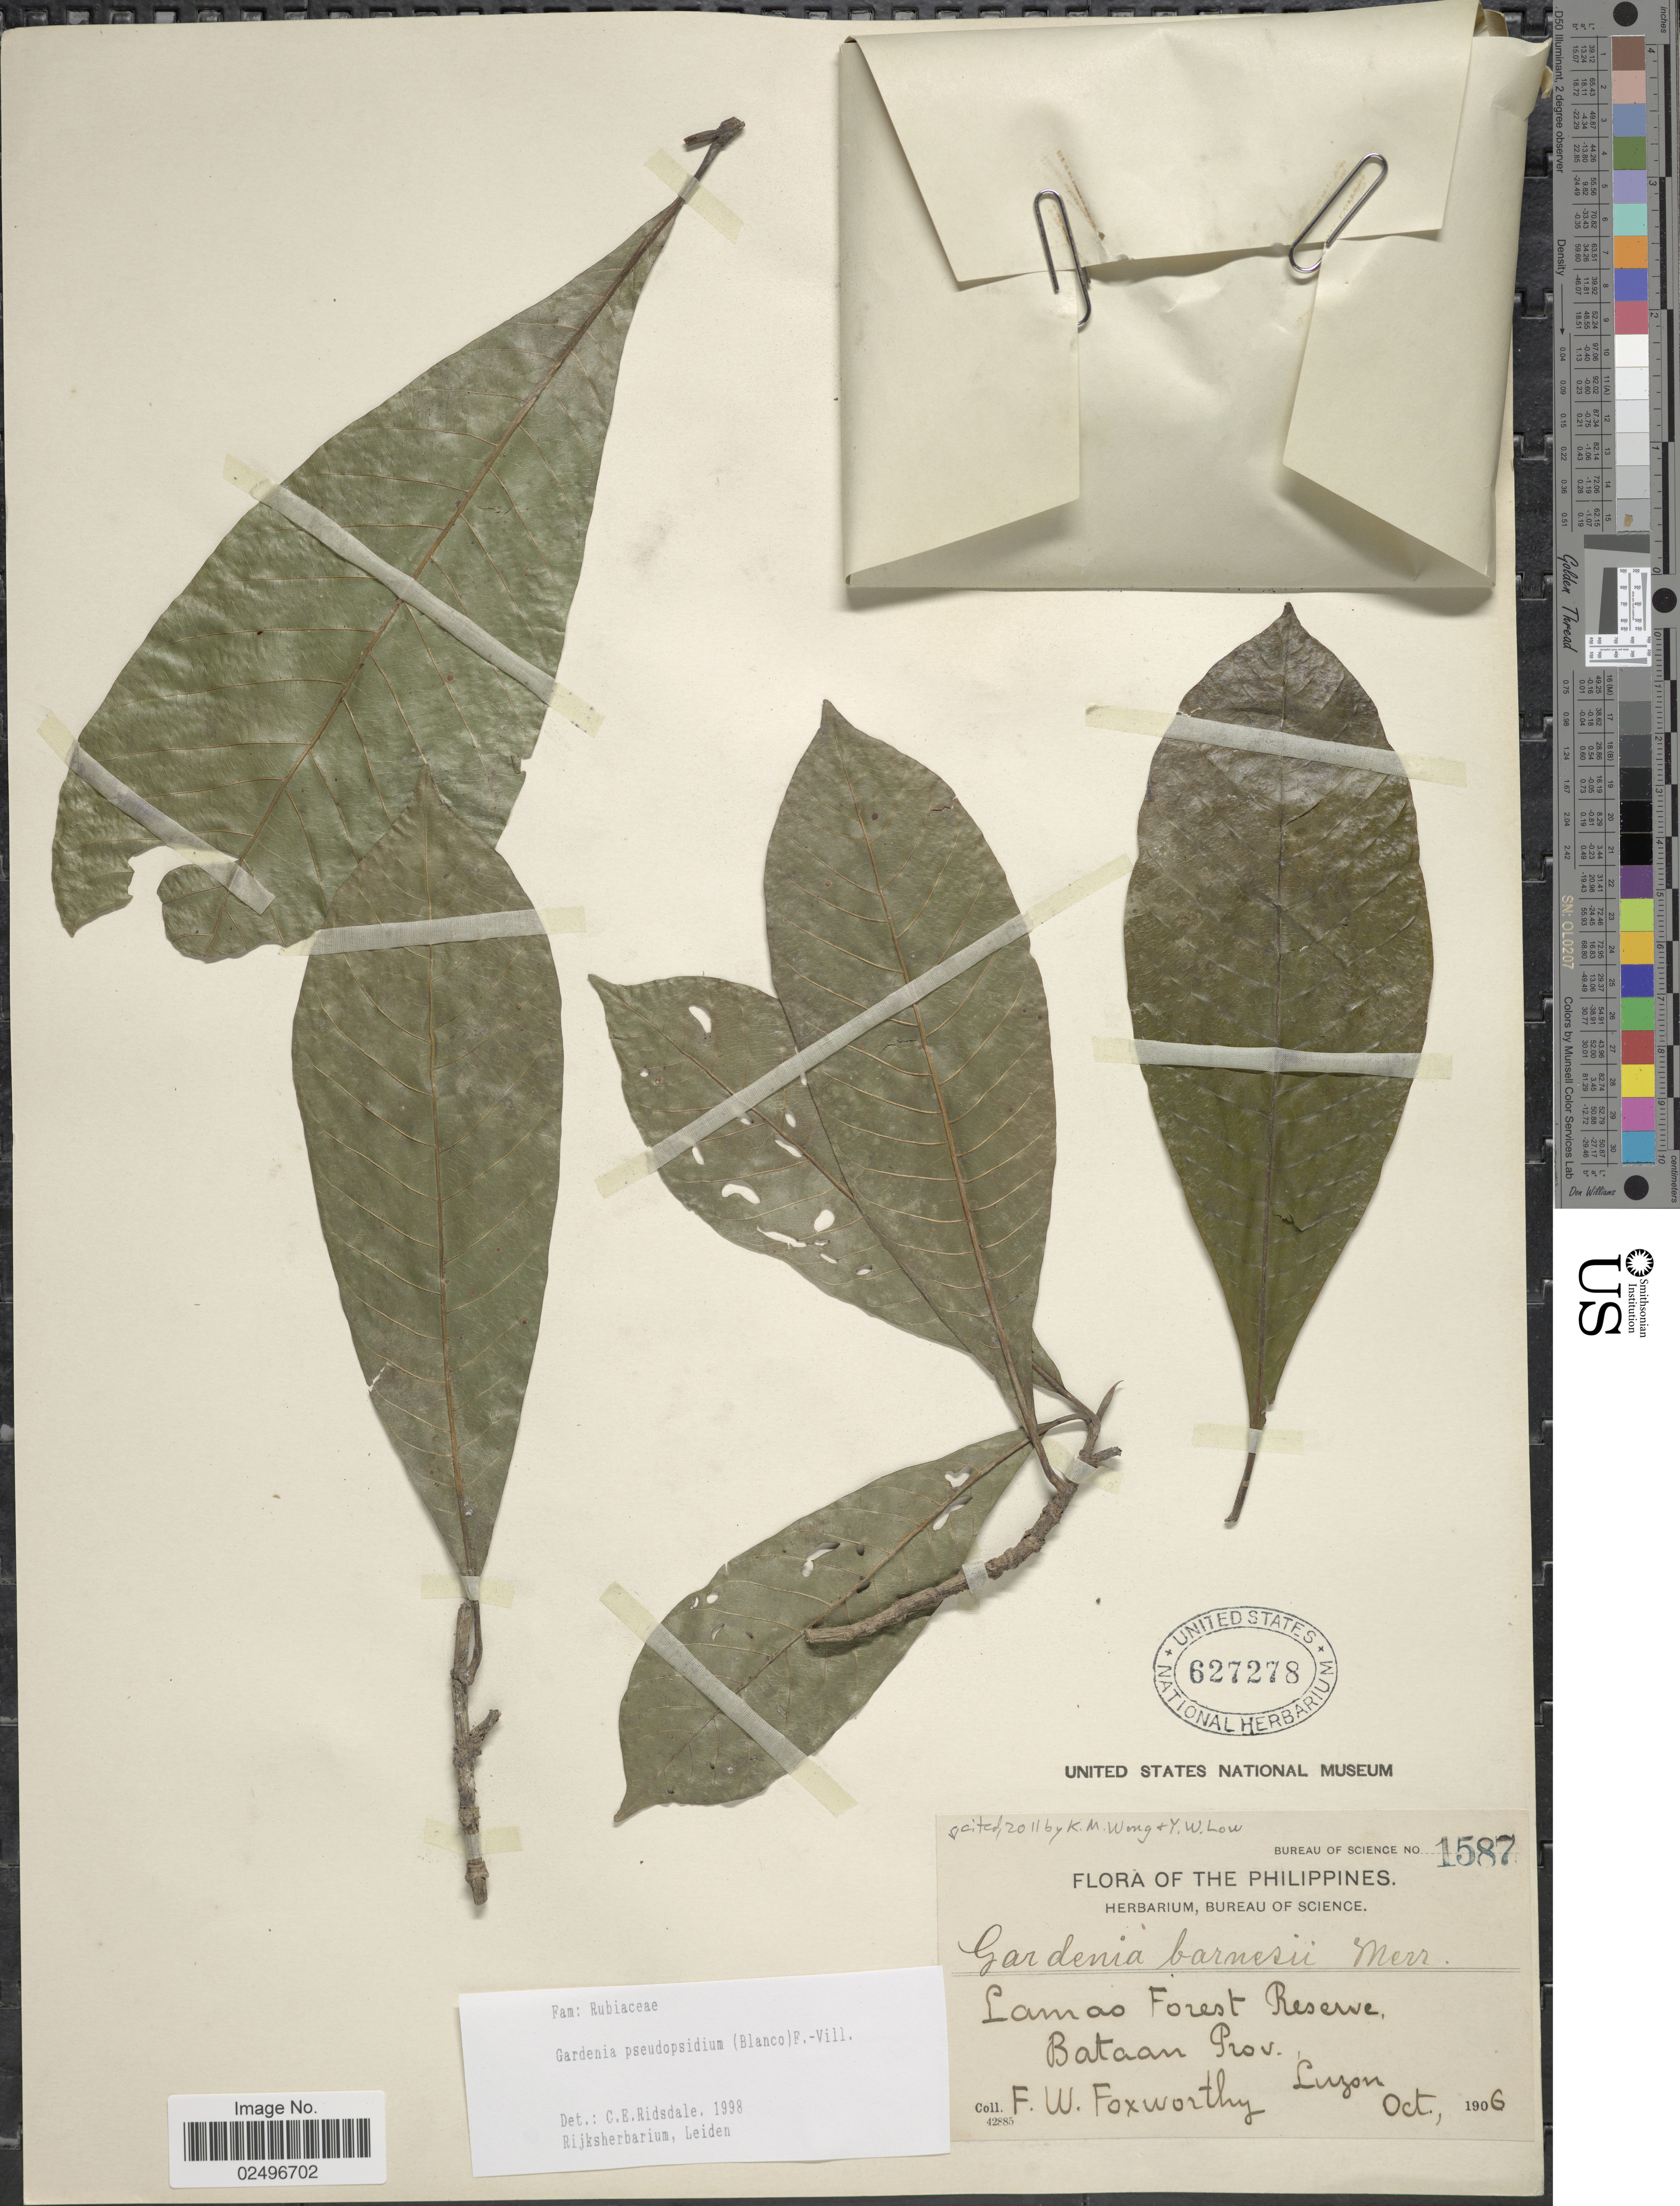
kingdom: Plantae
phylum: Tracheophyta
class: Magnoliopsida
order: Gentianales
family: Rubiaceae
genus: Gardenia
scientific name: Gardenia barnesii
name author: Merr.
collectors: F. W. Foxworthy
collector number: Bureau of Science 1587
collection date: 1906-10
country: Philippines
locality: Lamao Forest Reserve. Bataan Prov. Luzon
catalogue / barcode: US 627278